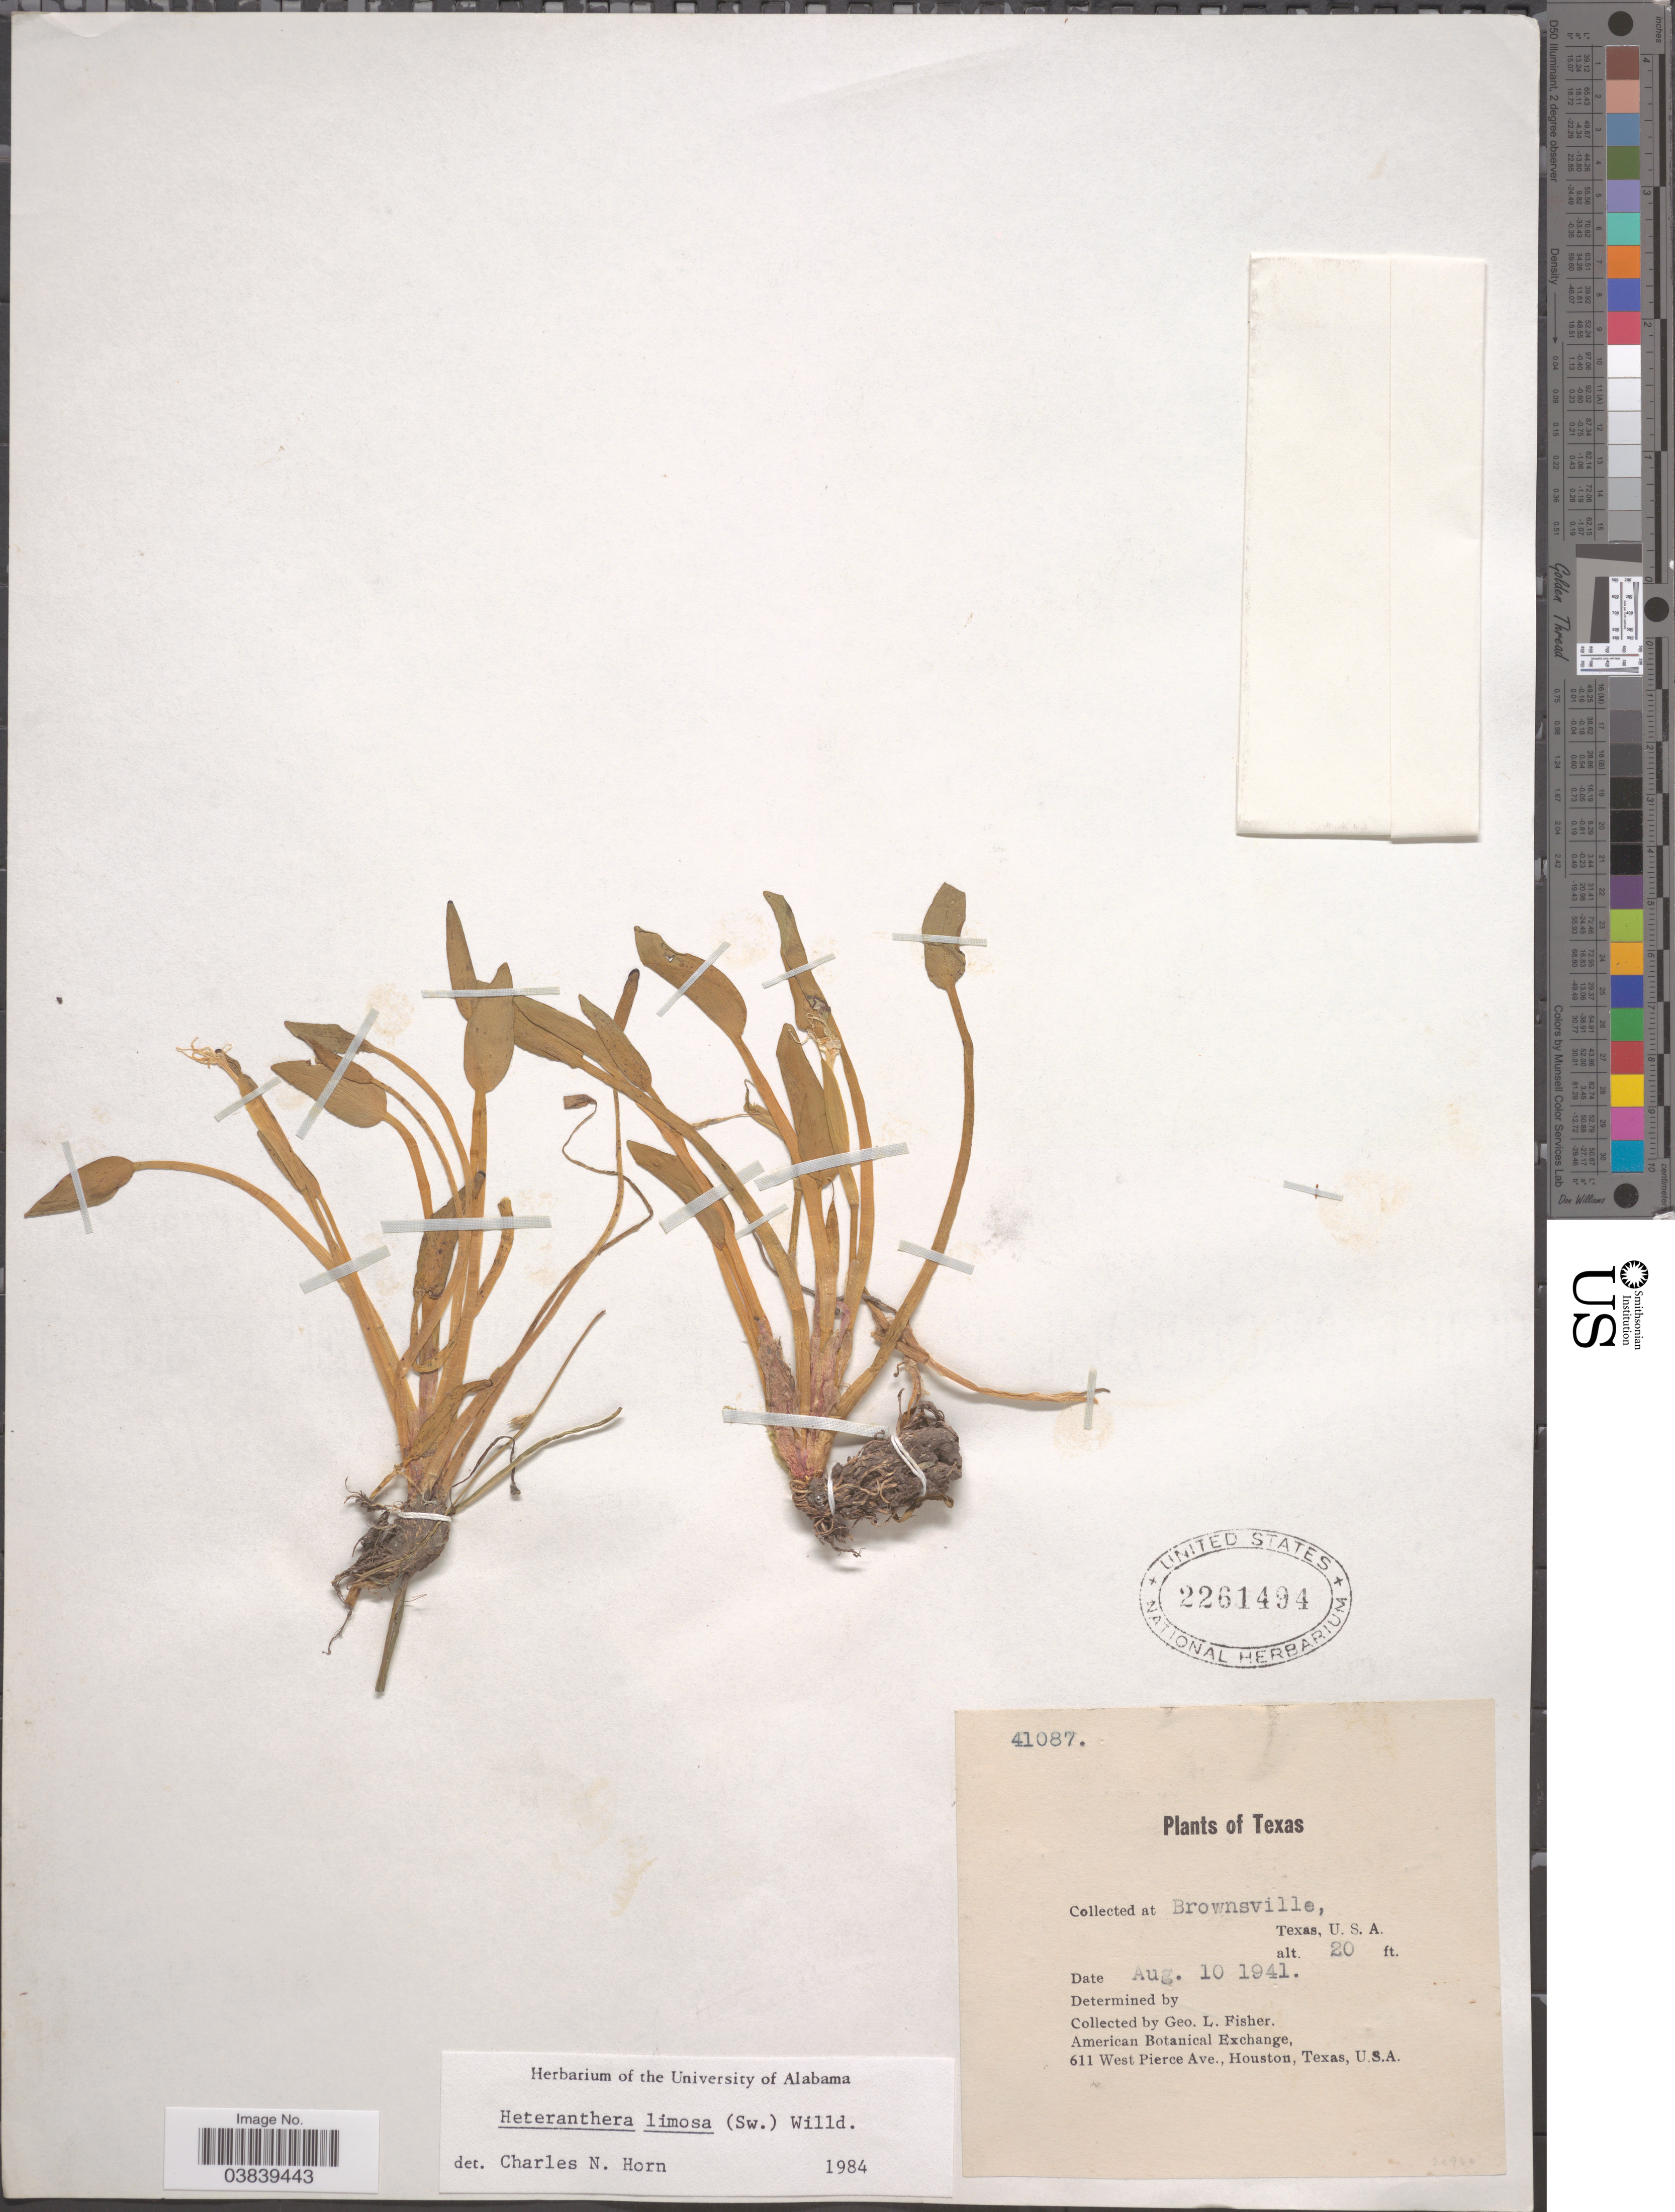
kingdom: Plantae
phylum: Tracheophyta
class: Liliopsida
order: Commelinales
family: Pontederiaceae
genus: Heteranthera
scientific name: Heteranthera limosa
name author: (Sw.) Willd.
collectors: G. L. Fisher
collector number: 41087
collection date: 1941-08-10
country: United States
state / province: Texas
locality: Brownsville.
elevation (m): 6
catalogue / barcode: US 2261494